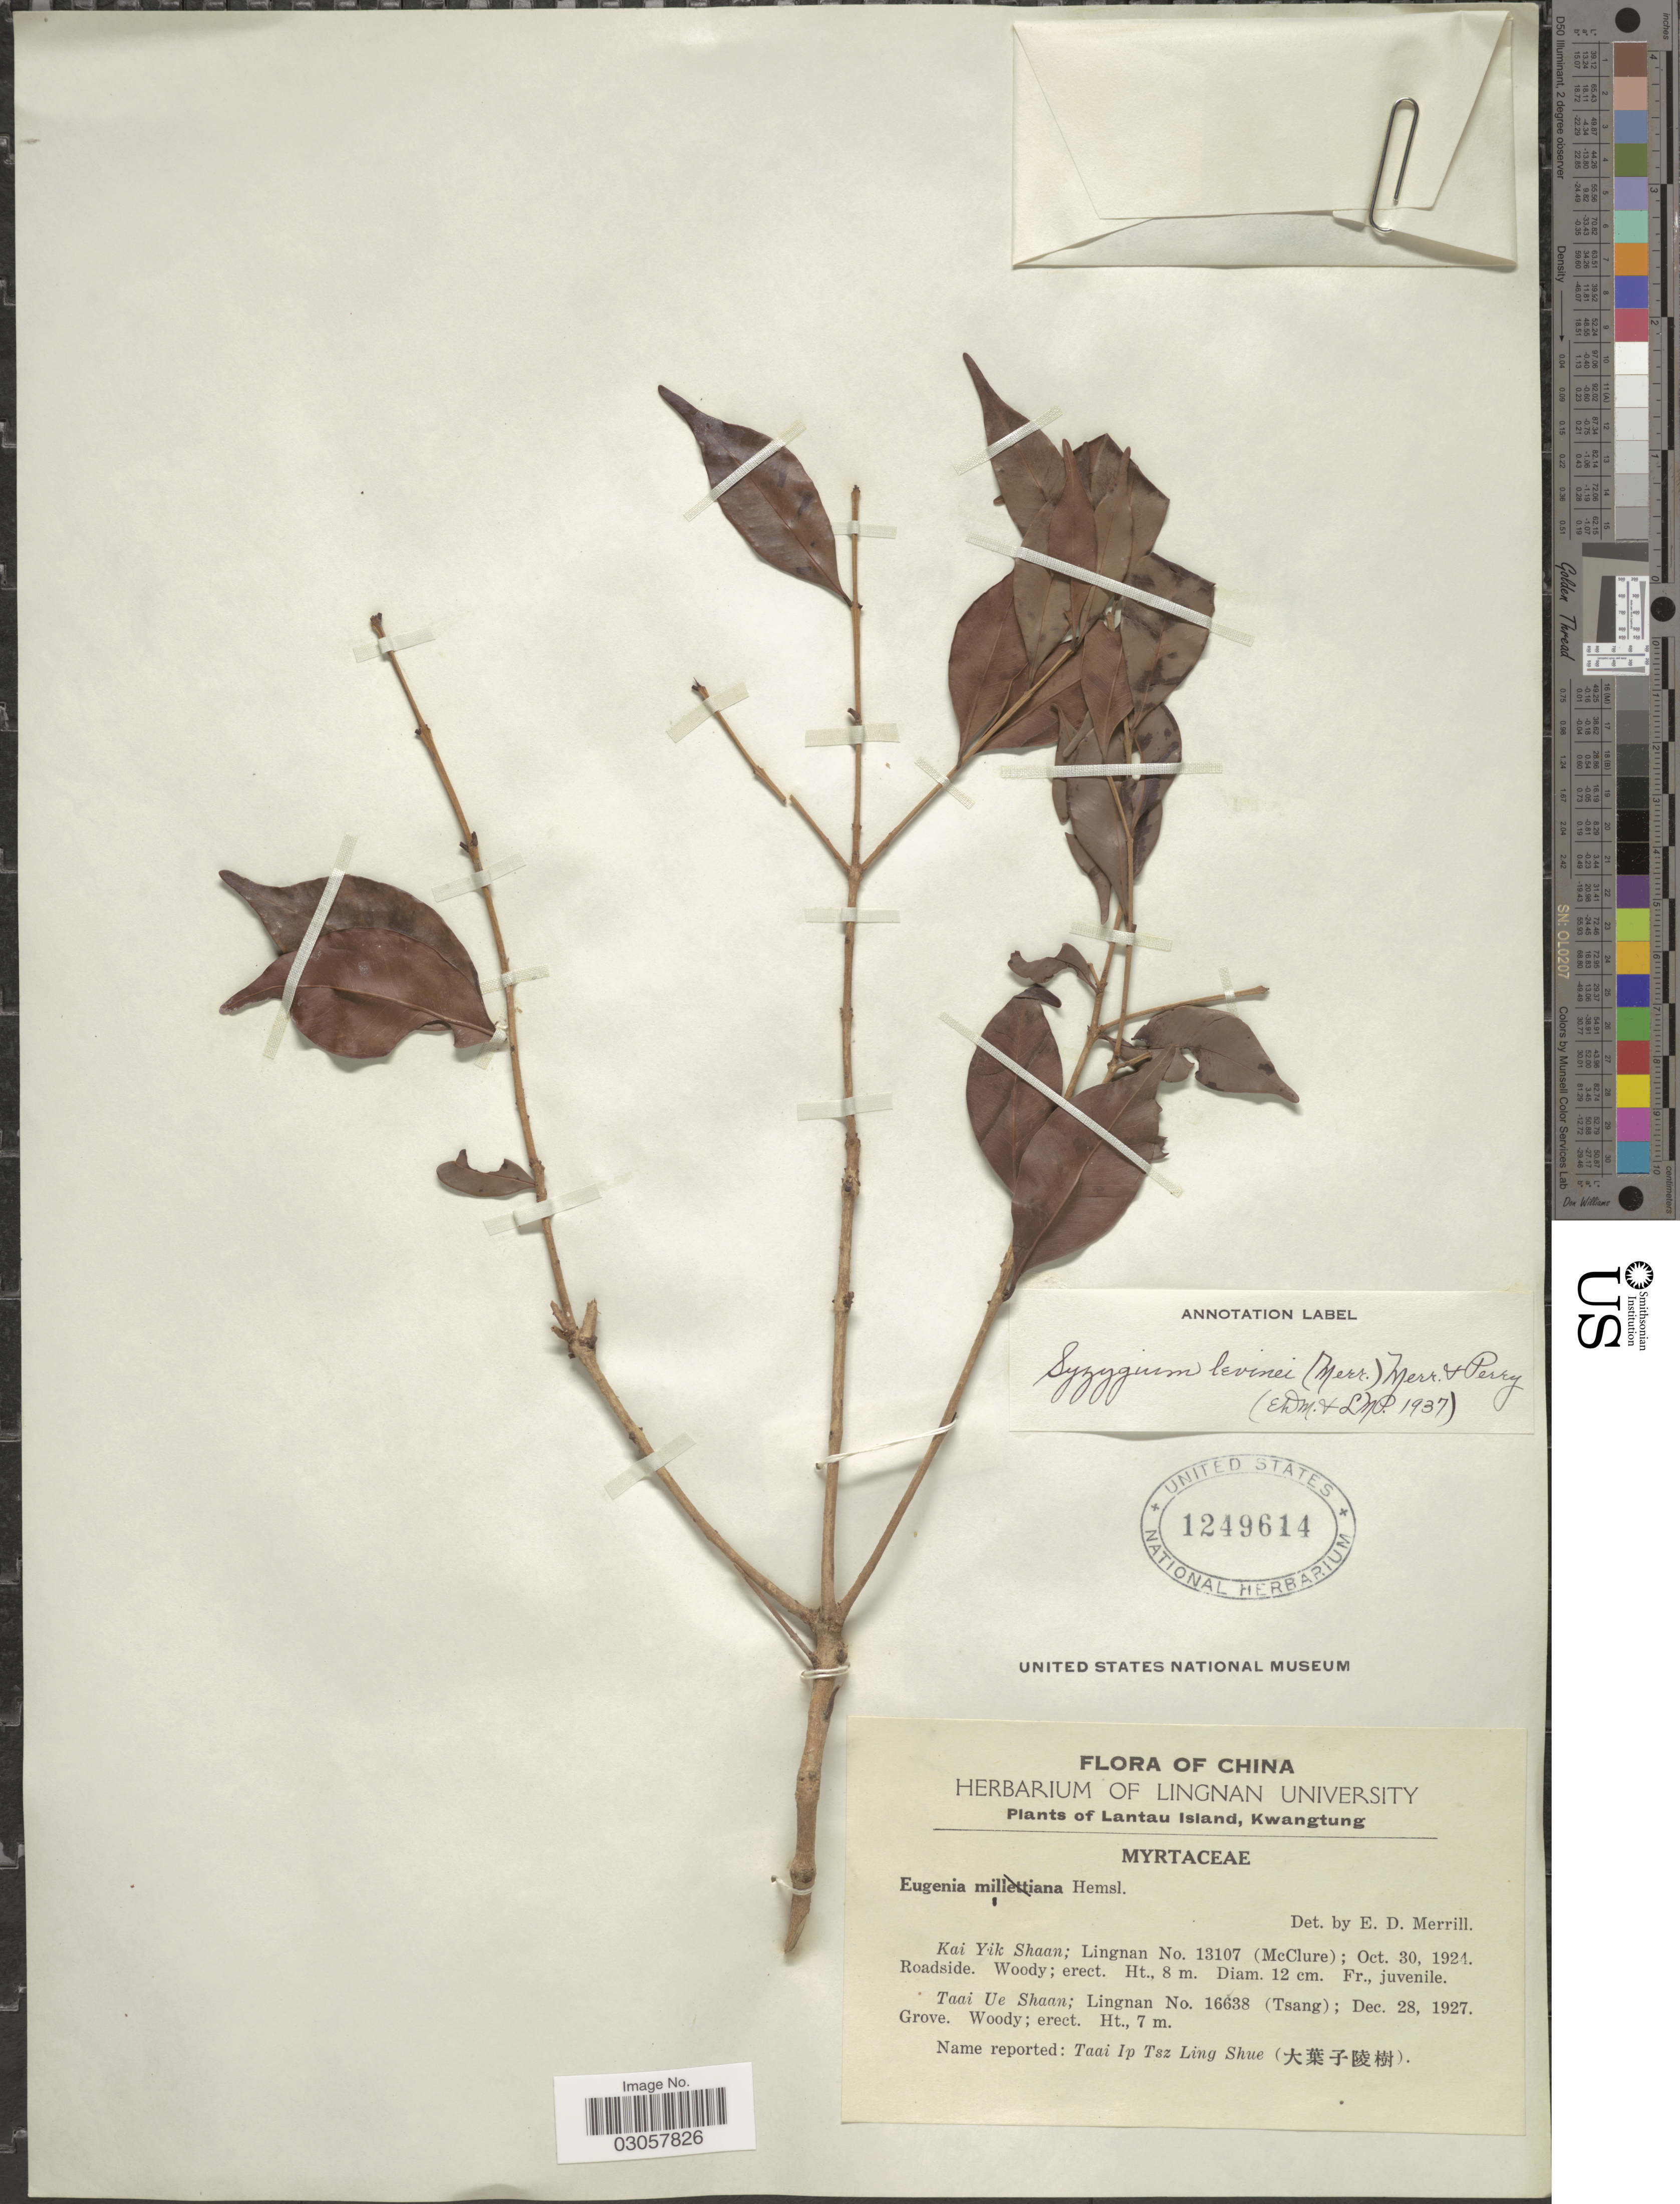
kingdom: Plantae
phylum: Tracheophyta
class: Magnoliopsida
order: Myrtales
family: Myrtaceae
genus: Syzygium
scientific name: Syzygium levinei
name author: (Merr.) Merr. & L.M. Perry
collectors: McClure, --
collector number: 13107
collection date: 1924-10-30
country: China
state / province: Guangdong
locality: Lantau Island. Kai Yik Shaan; Kingnan.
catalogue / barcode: US 1249614